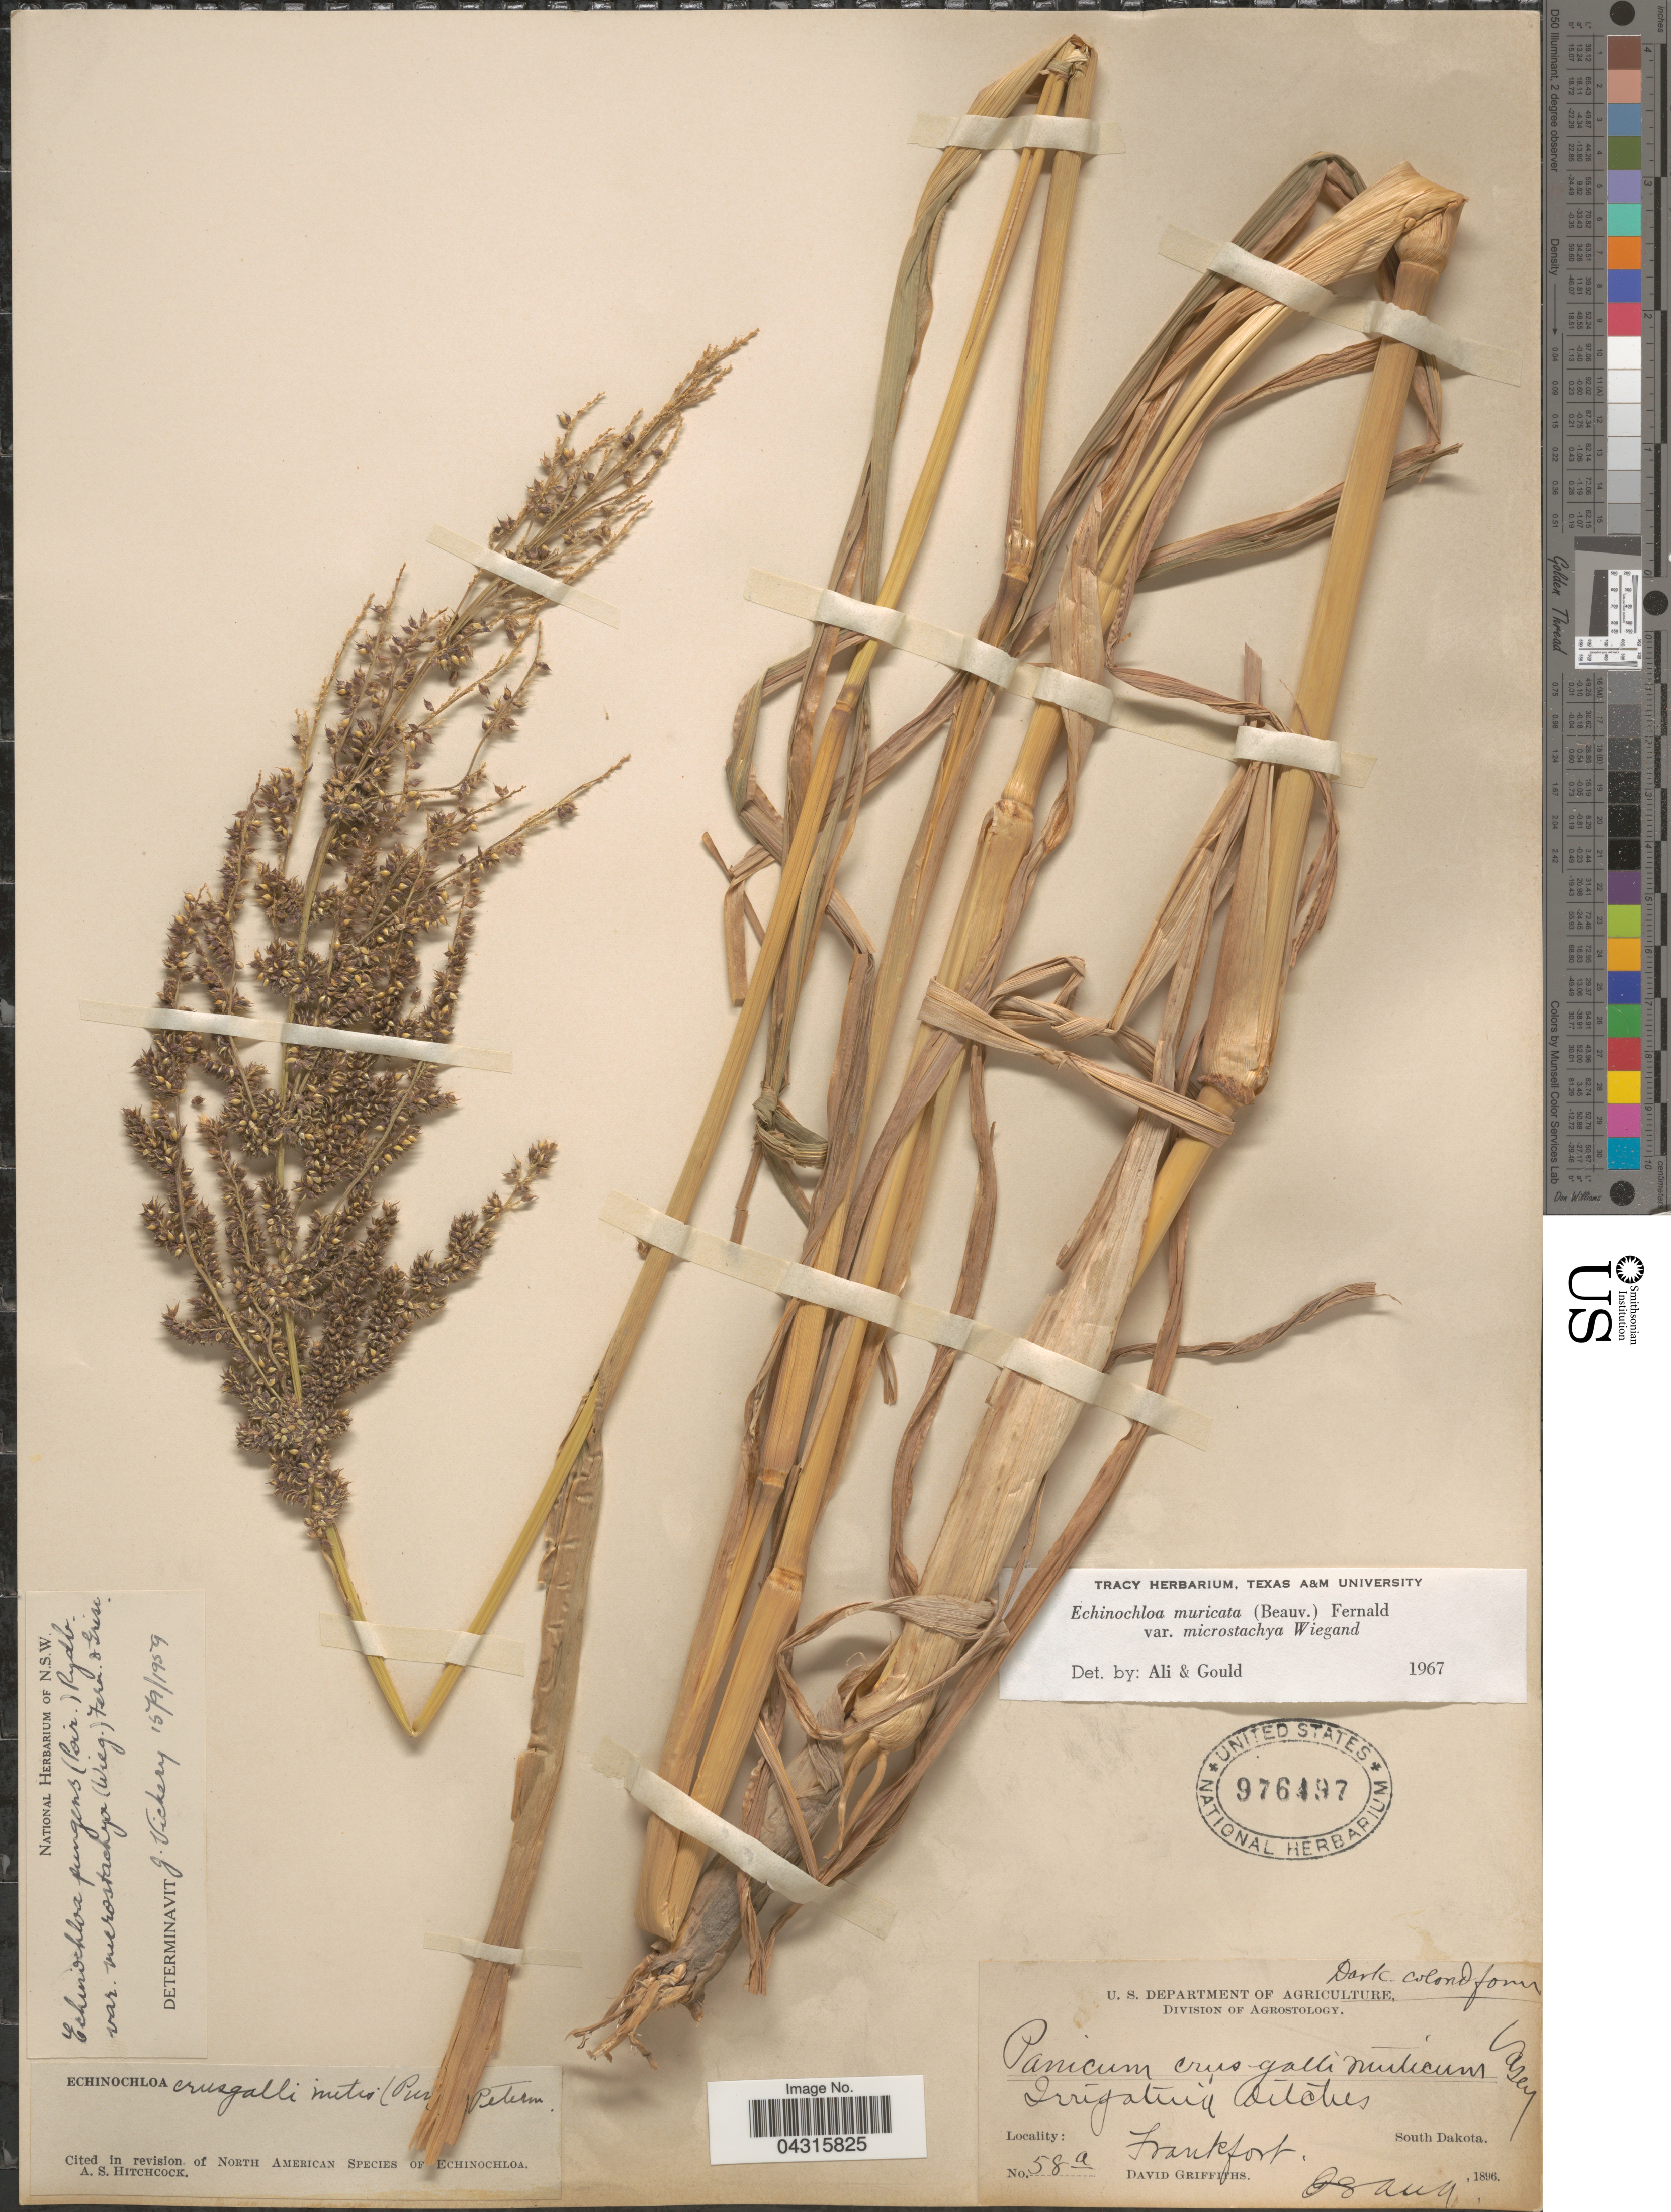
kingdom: Plantae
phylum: Tracheophyta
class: Liliopsida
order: Poales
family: Poaceae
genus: Echinochloa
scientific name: Echinochloa muricata var. microstachya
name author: Wiegand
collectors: D. Griffiths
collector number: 58a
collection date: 1896-08-08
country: United States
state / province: South Dakota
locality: Irrigated ditches. Frankfort.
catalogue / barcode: US 976497